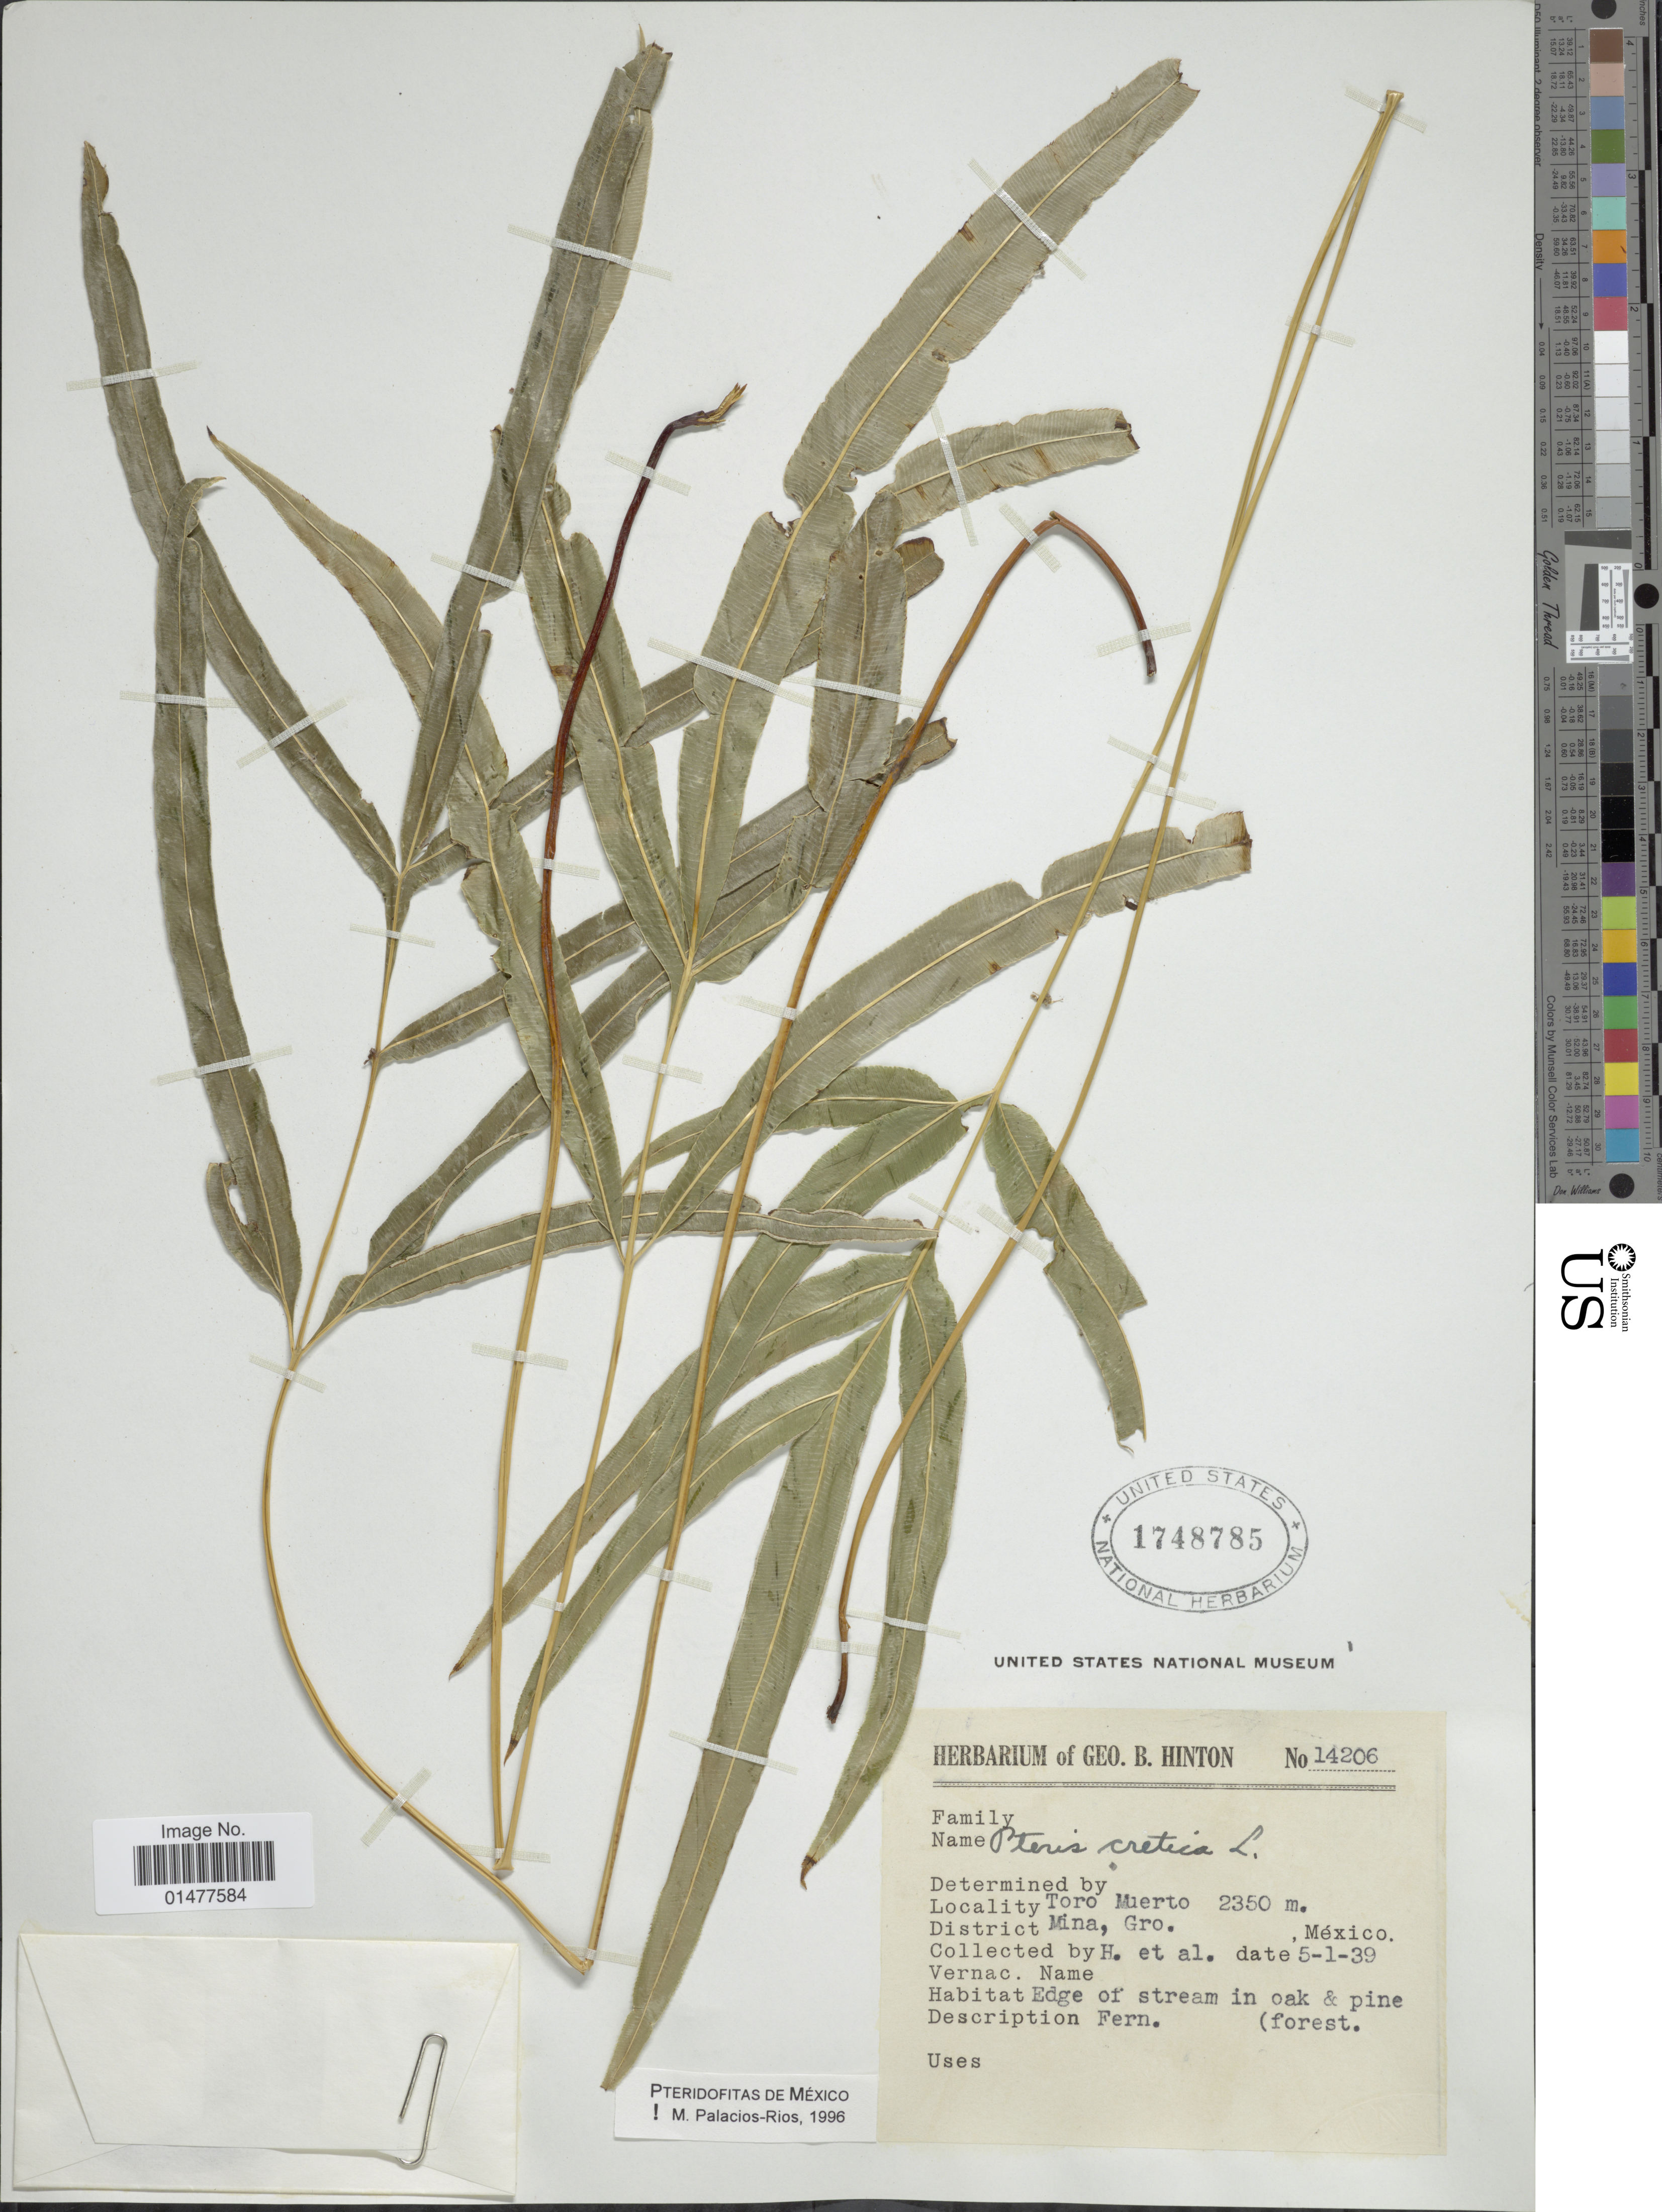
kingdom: Plantae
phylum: Tracheophyta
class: Polypodiopsida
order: Polypodiales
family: Pteridaceae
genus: Pteris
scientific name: Pteris cretica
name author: L.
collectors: G. B. Hinton & et al.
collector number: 14206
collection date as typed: Transcribed d/m/y: 5/1/39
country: Mexico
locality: Toro Muerto, Mina, Gro.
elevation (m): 2350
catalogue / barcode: US 1748785